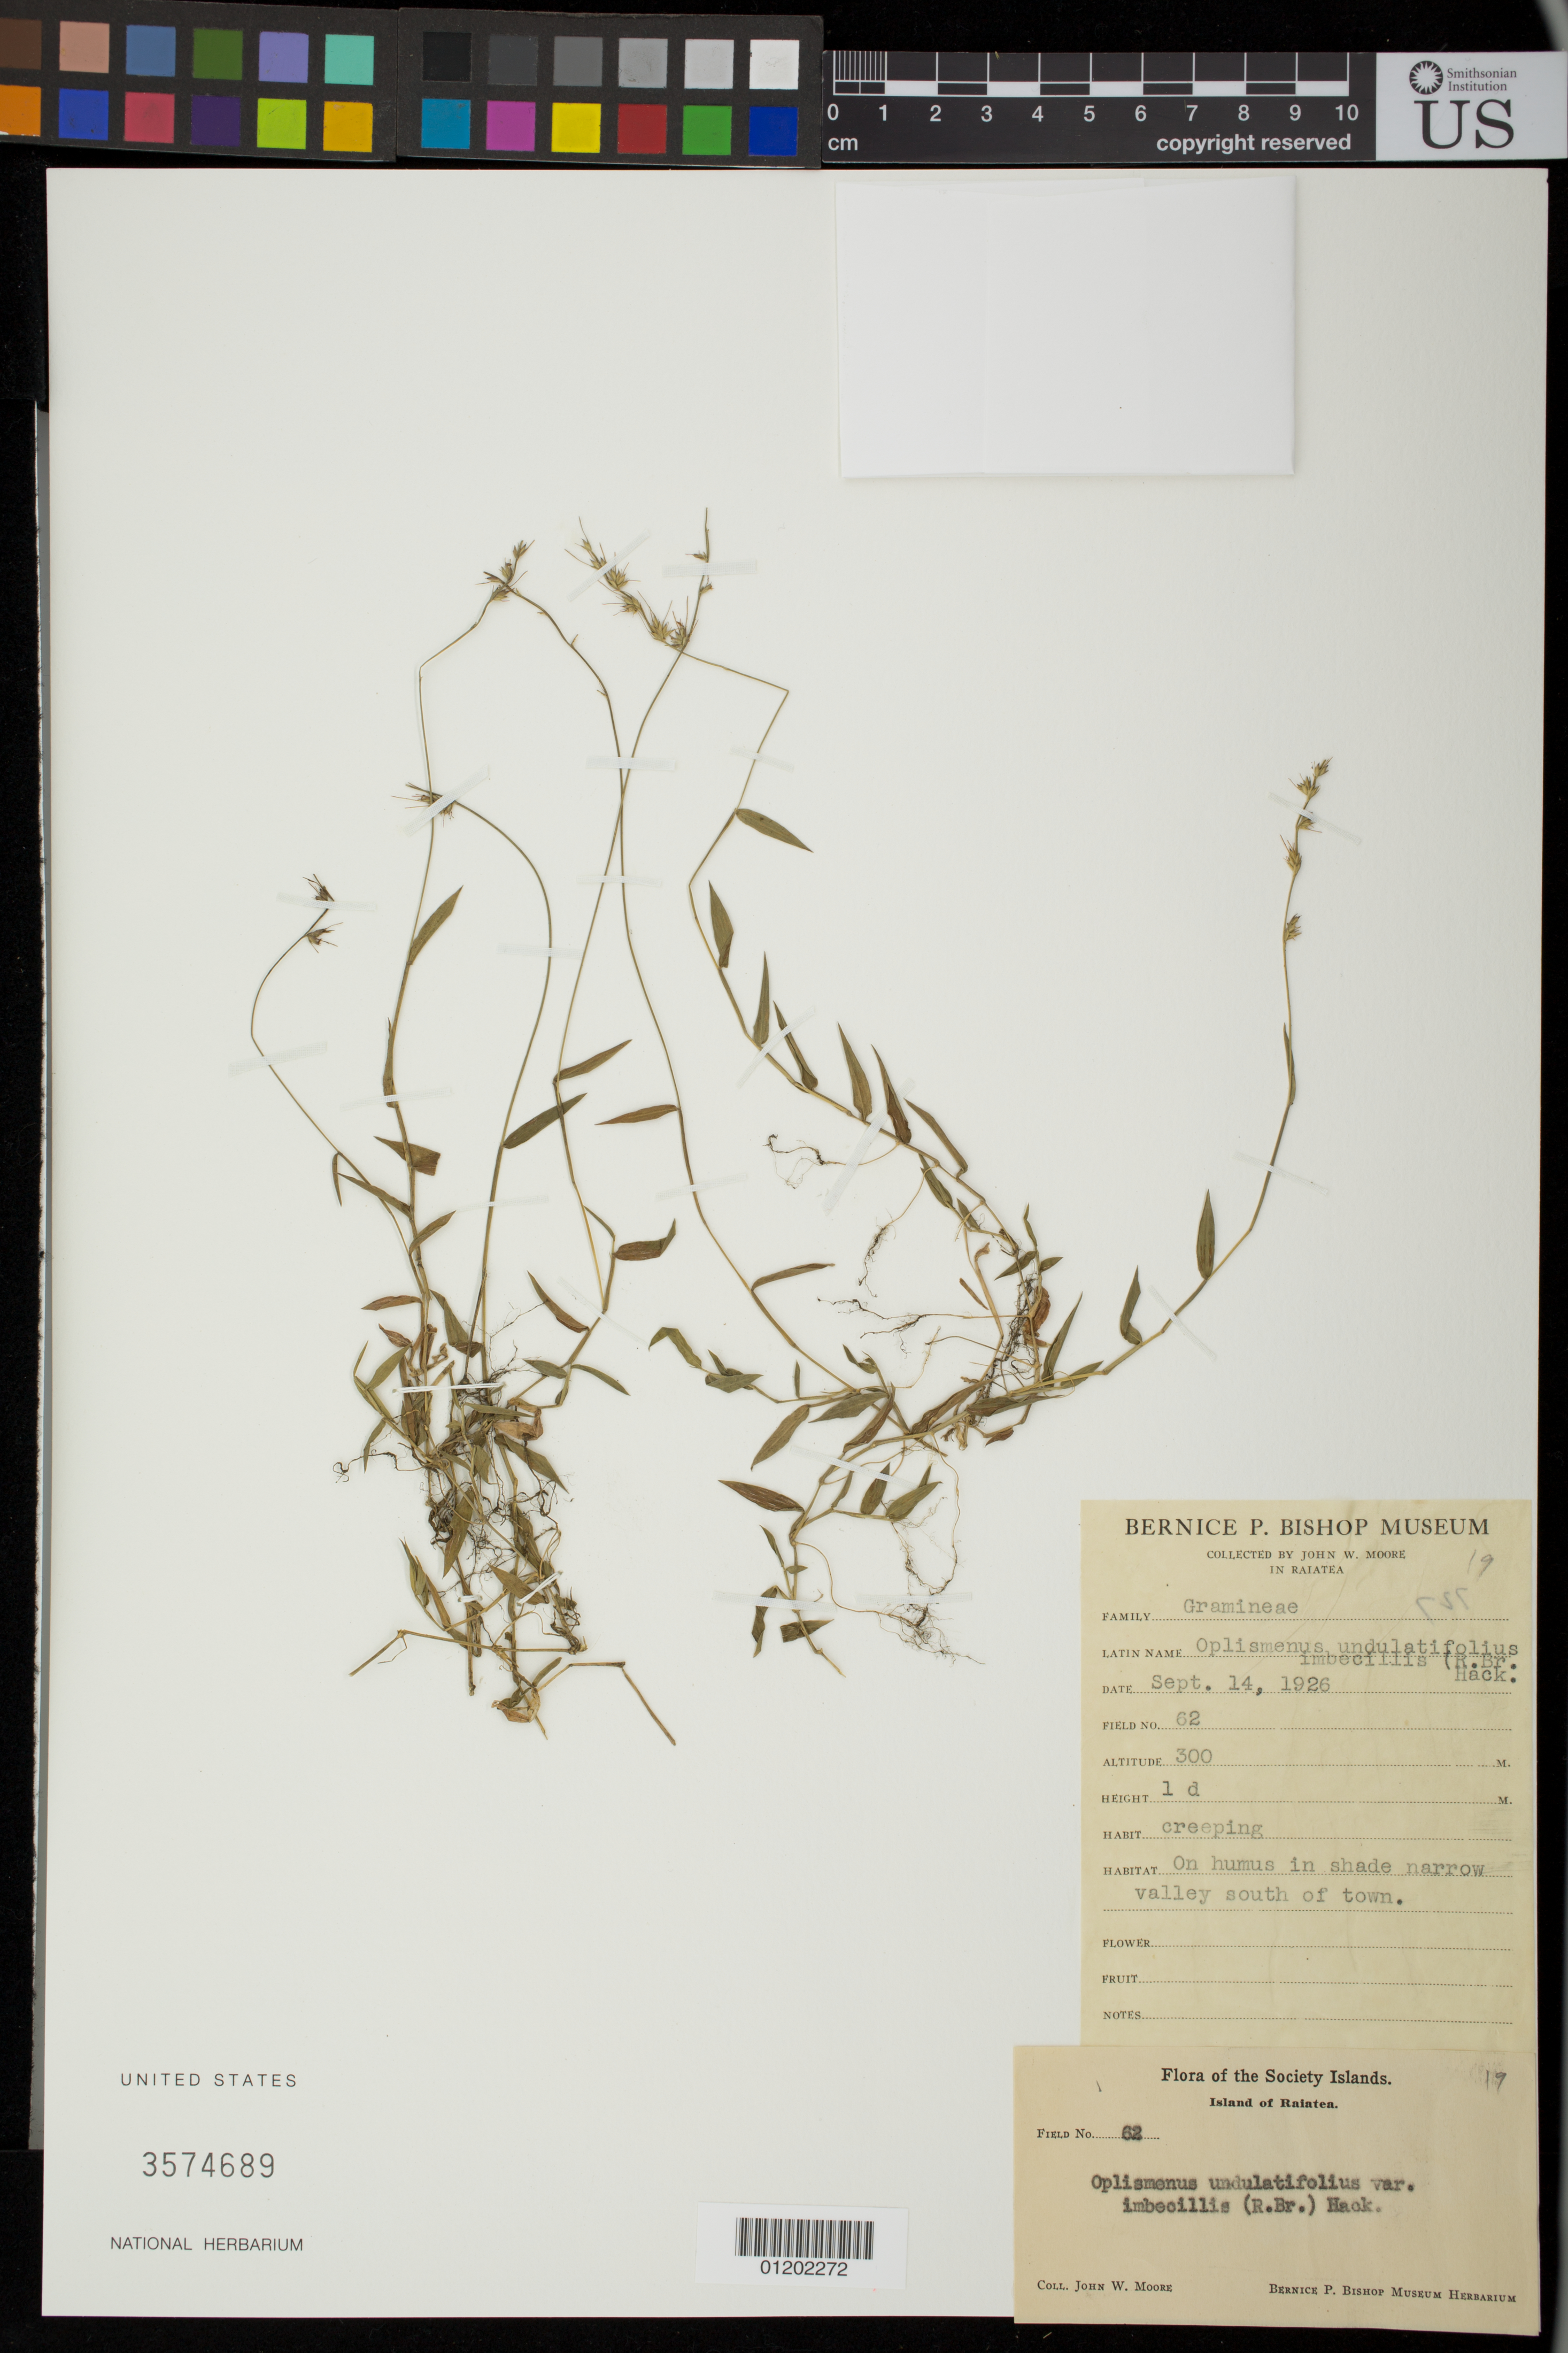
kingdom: Plantae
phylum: Tracheophyta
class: Liliopsida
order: Poales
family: Poaceae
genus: Oplismenus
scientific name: Oplismenus hirtellus var. imbecillis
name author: (R. Br.) Fosberg & Sachet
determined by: Poaceae Reorganization Project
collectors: J. W. Moore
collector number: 62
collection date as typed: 26 Sep 1926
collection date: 1926-09-26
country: French Polynesia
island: Raiatea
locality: Uturoa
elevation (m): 300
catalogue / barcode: US 3574689